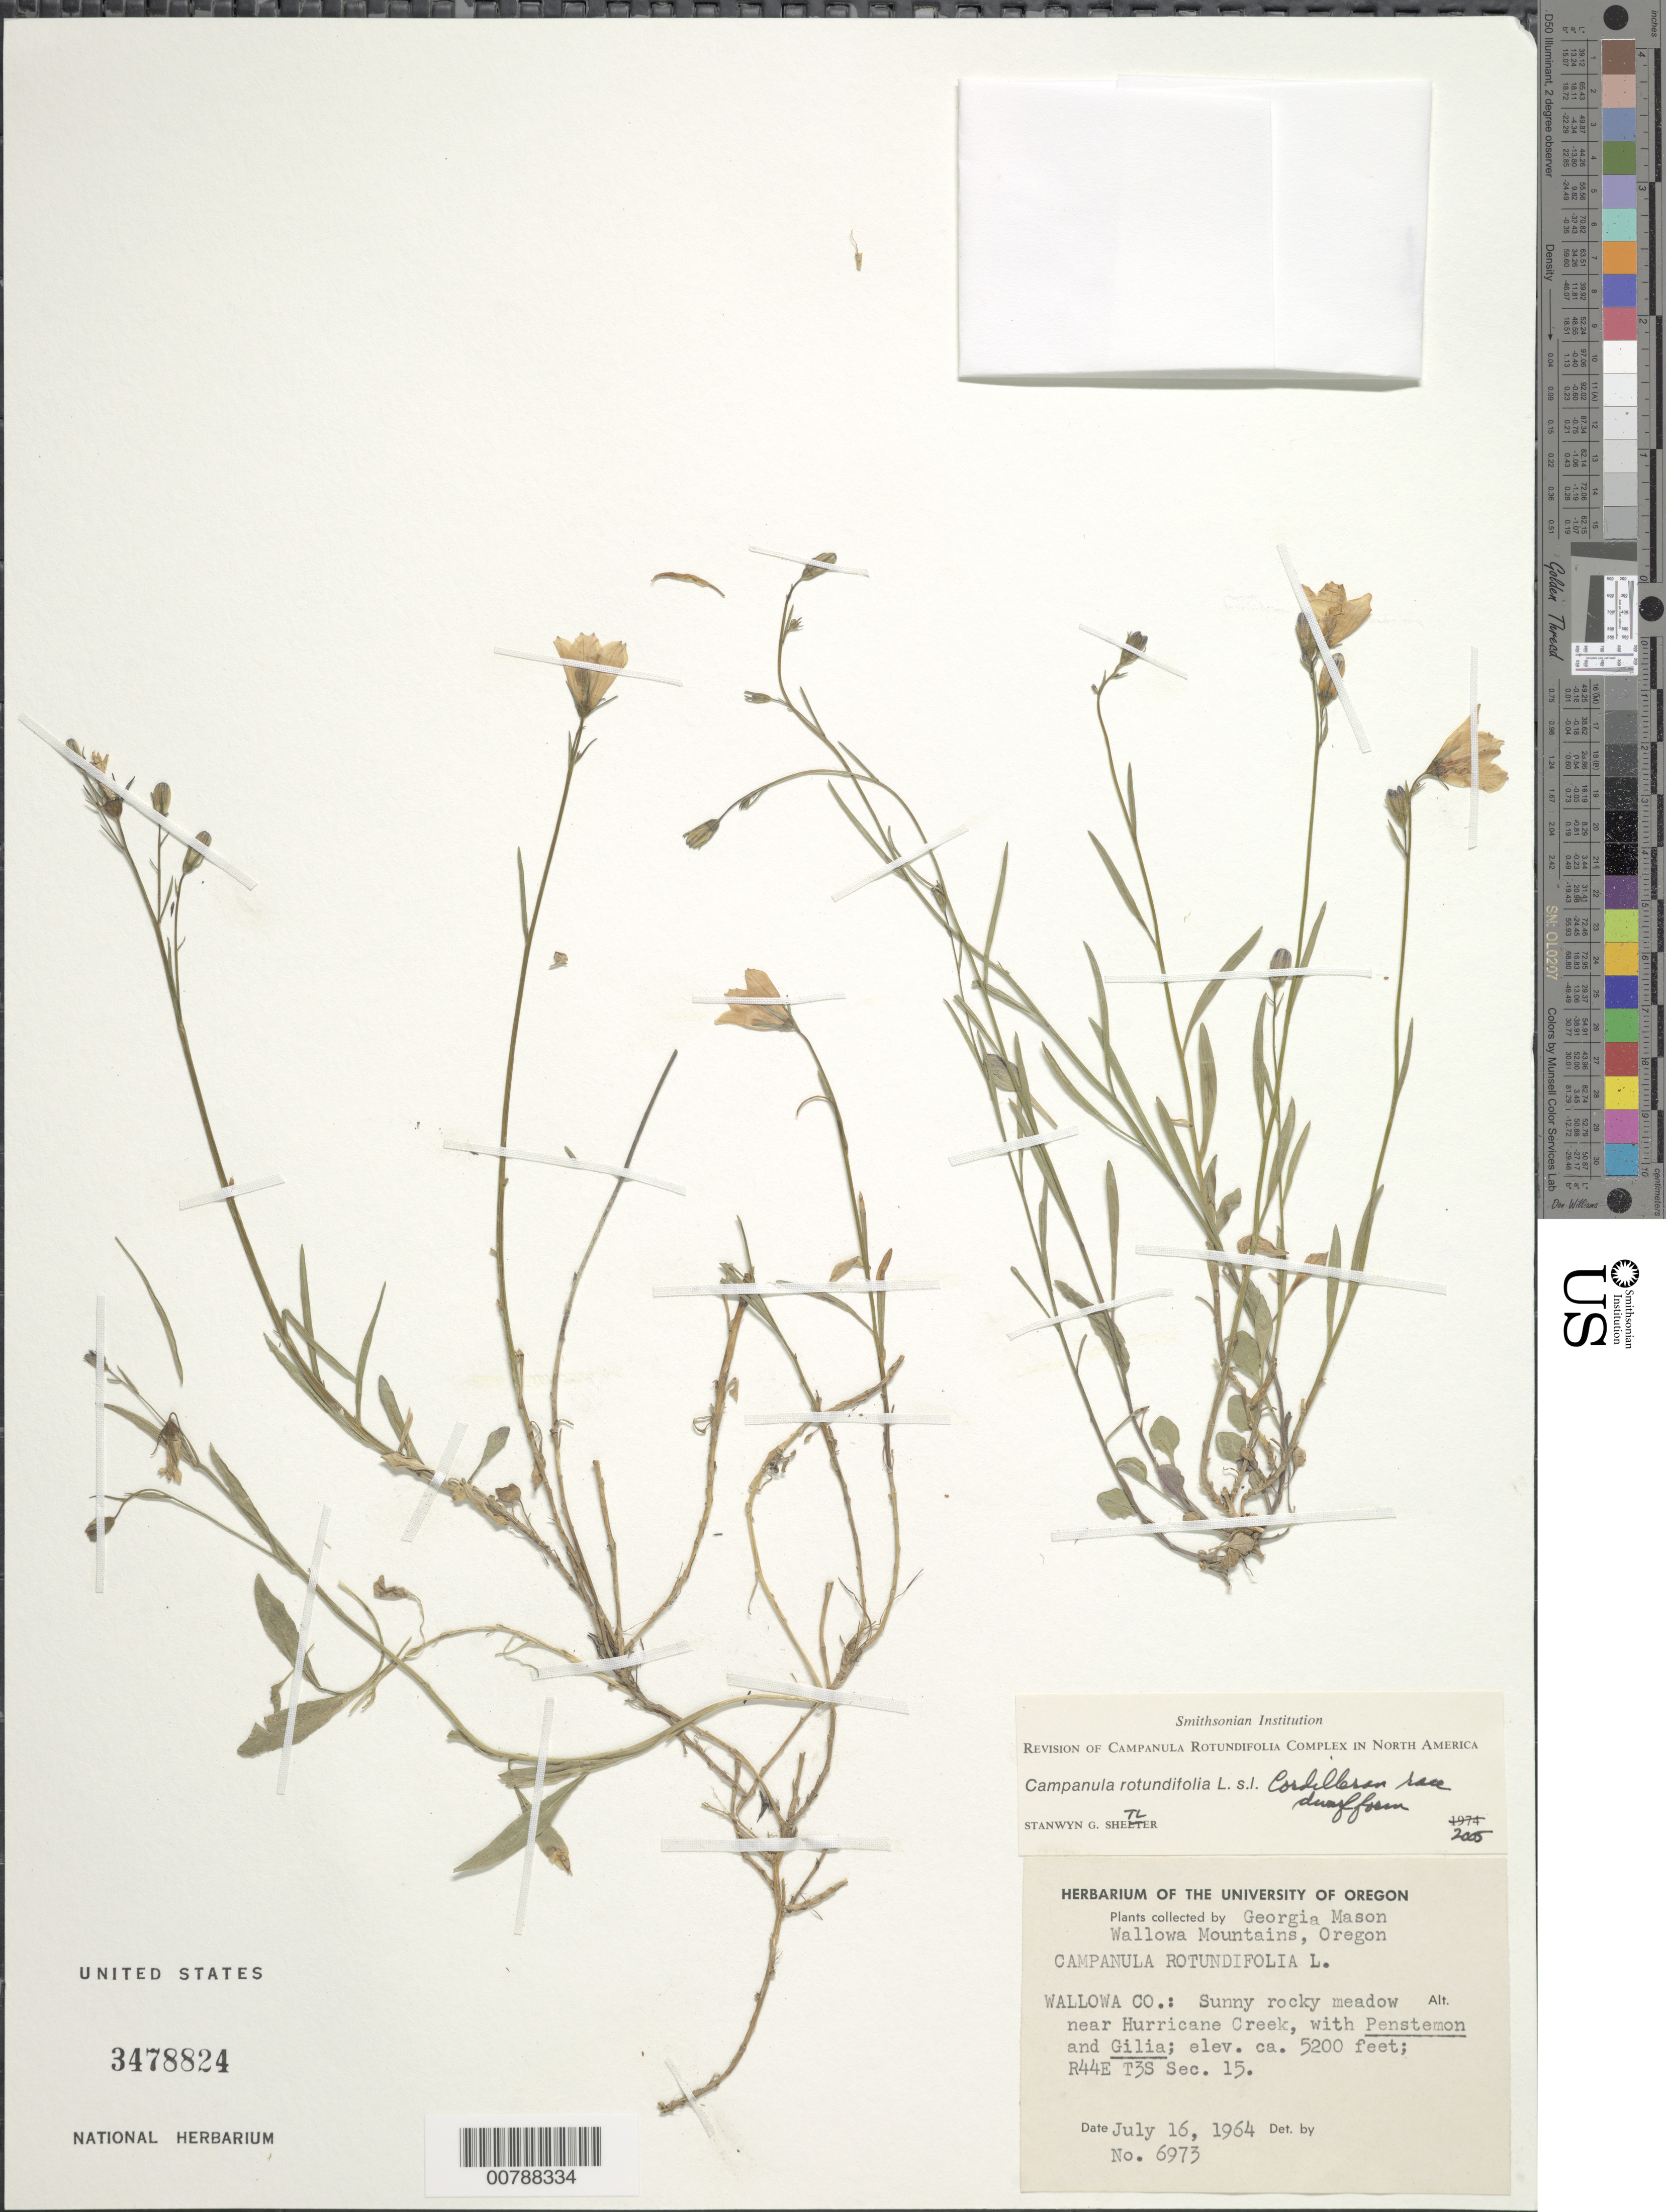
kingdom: Plantae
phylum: Tracheophyta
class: Magnoliopsida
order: Asterales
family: Campanulaceae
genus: Campanula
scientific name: Campanula rotundifolia L. Cordilleran race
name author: L.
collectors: G. Mason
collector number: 6973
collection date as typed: July 16, 1964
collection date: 1964-07-16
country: United States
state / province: Oregon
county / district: Wallowa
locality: Wallowa Mountains, near Hurricane Creek. R44E T3S Sec. 15.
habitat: Sunny rocky meadow, with Penstemon and Gilia.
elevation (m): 1585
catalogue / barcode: US 3478824